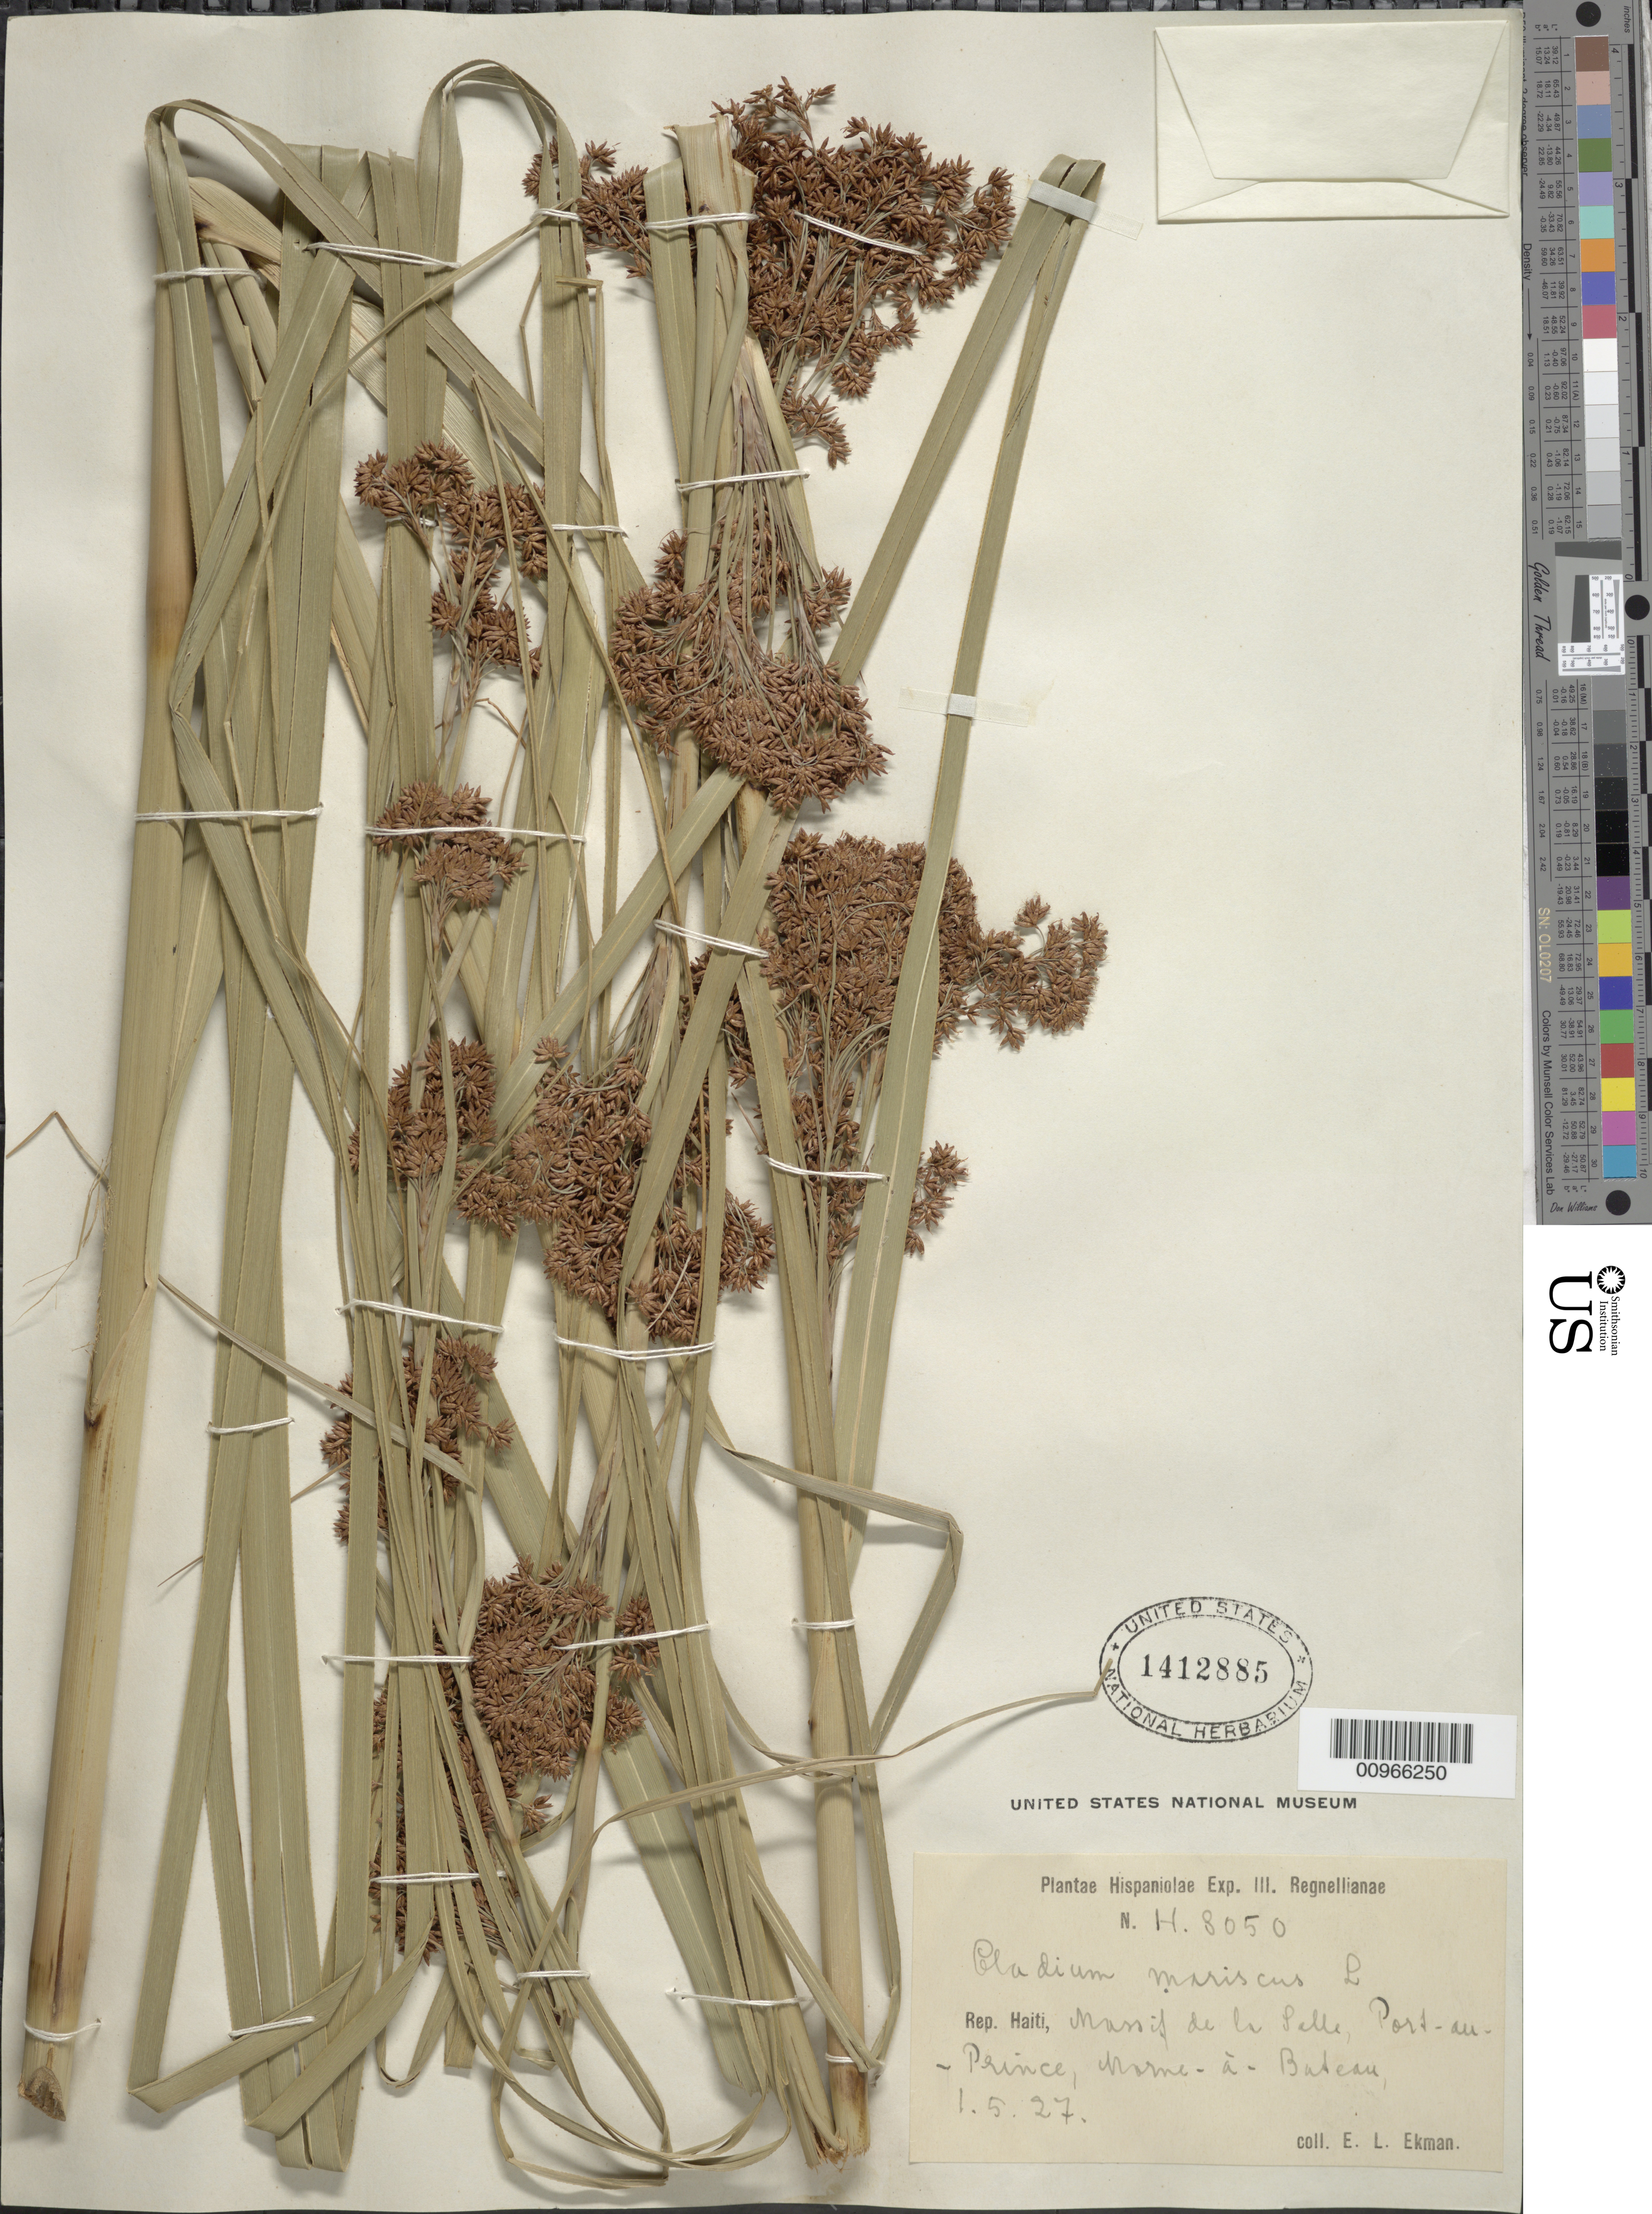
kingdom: Plantae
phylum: Tracheophyta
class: Liliopsida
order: Poales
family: Cyperaceae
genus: Cladium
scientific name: Cladium jamaicense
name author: Crantz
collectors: E. L. Ekman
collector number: H 8050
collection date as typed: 01 May 1927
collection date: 1927-05-01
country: Haiti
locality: Massif de la Selle, Port au Prince, Morne à Bateau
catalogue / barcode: US 1412885